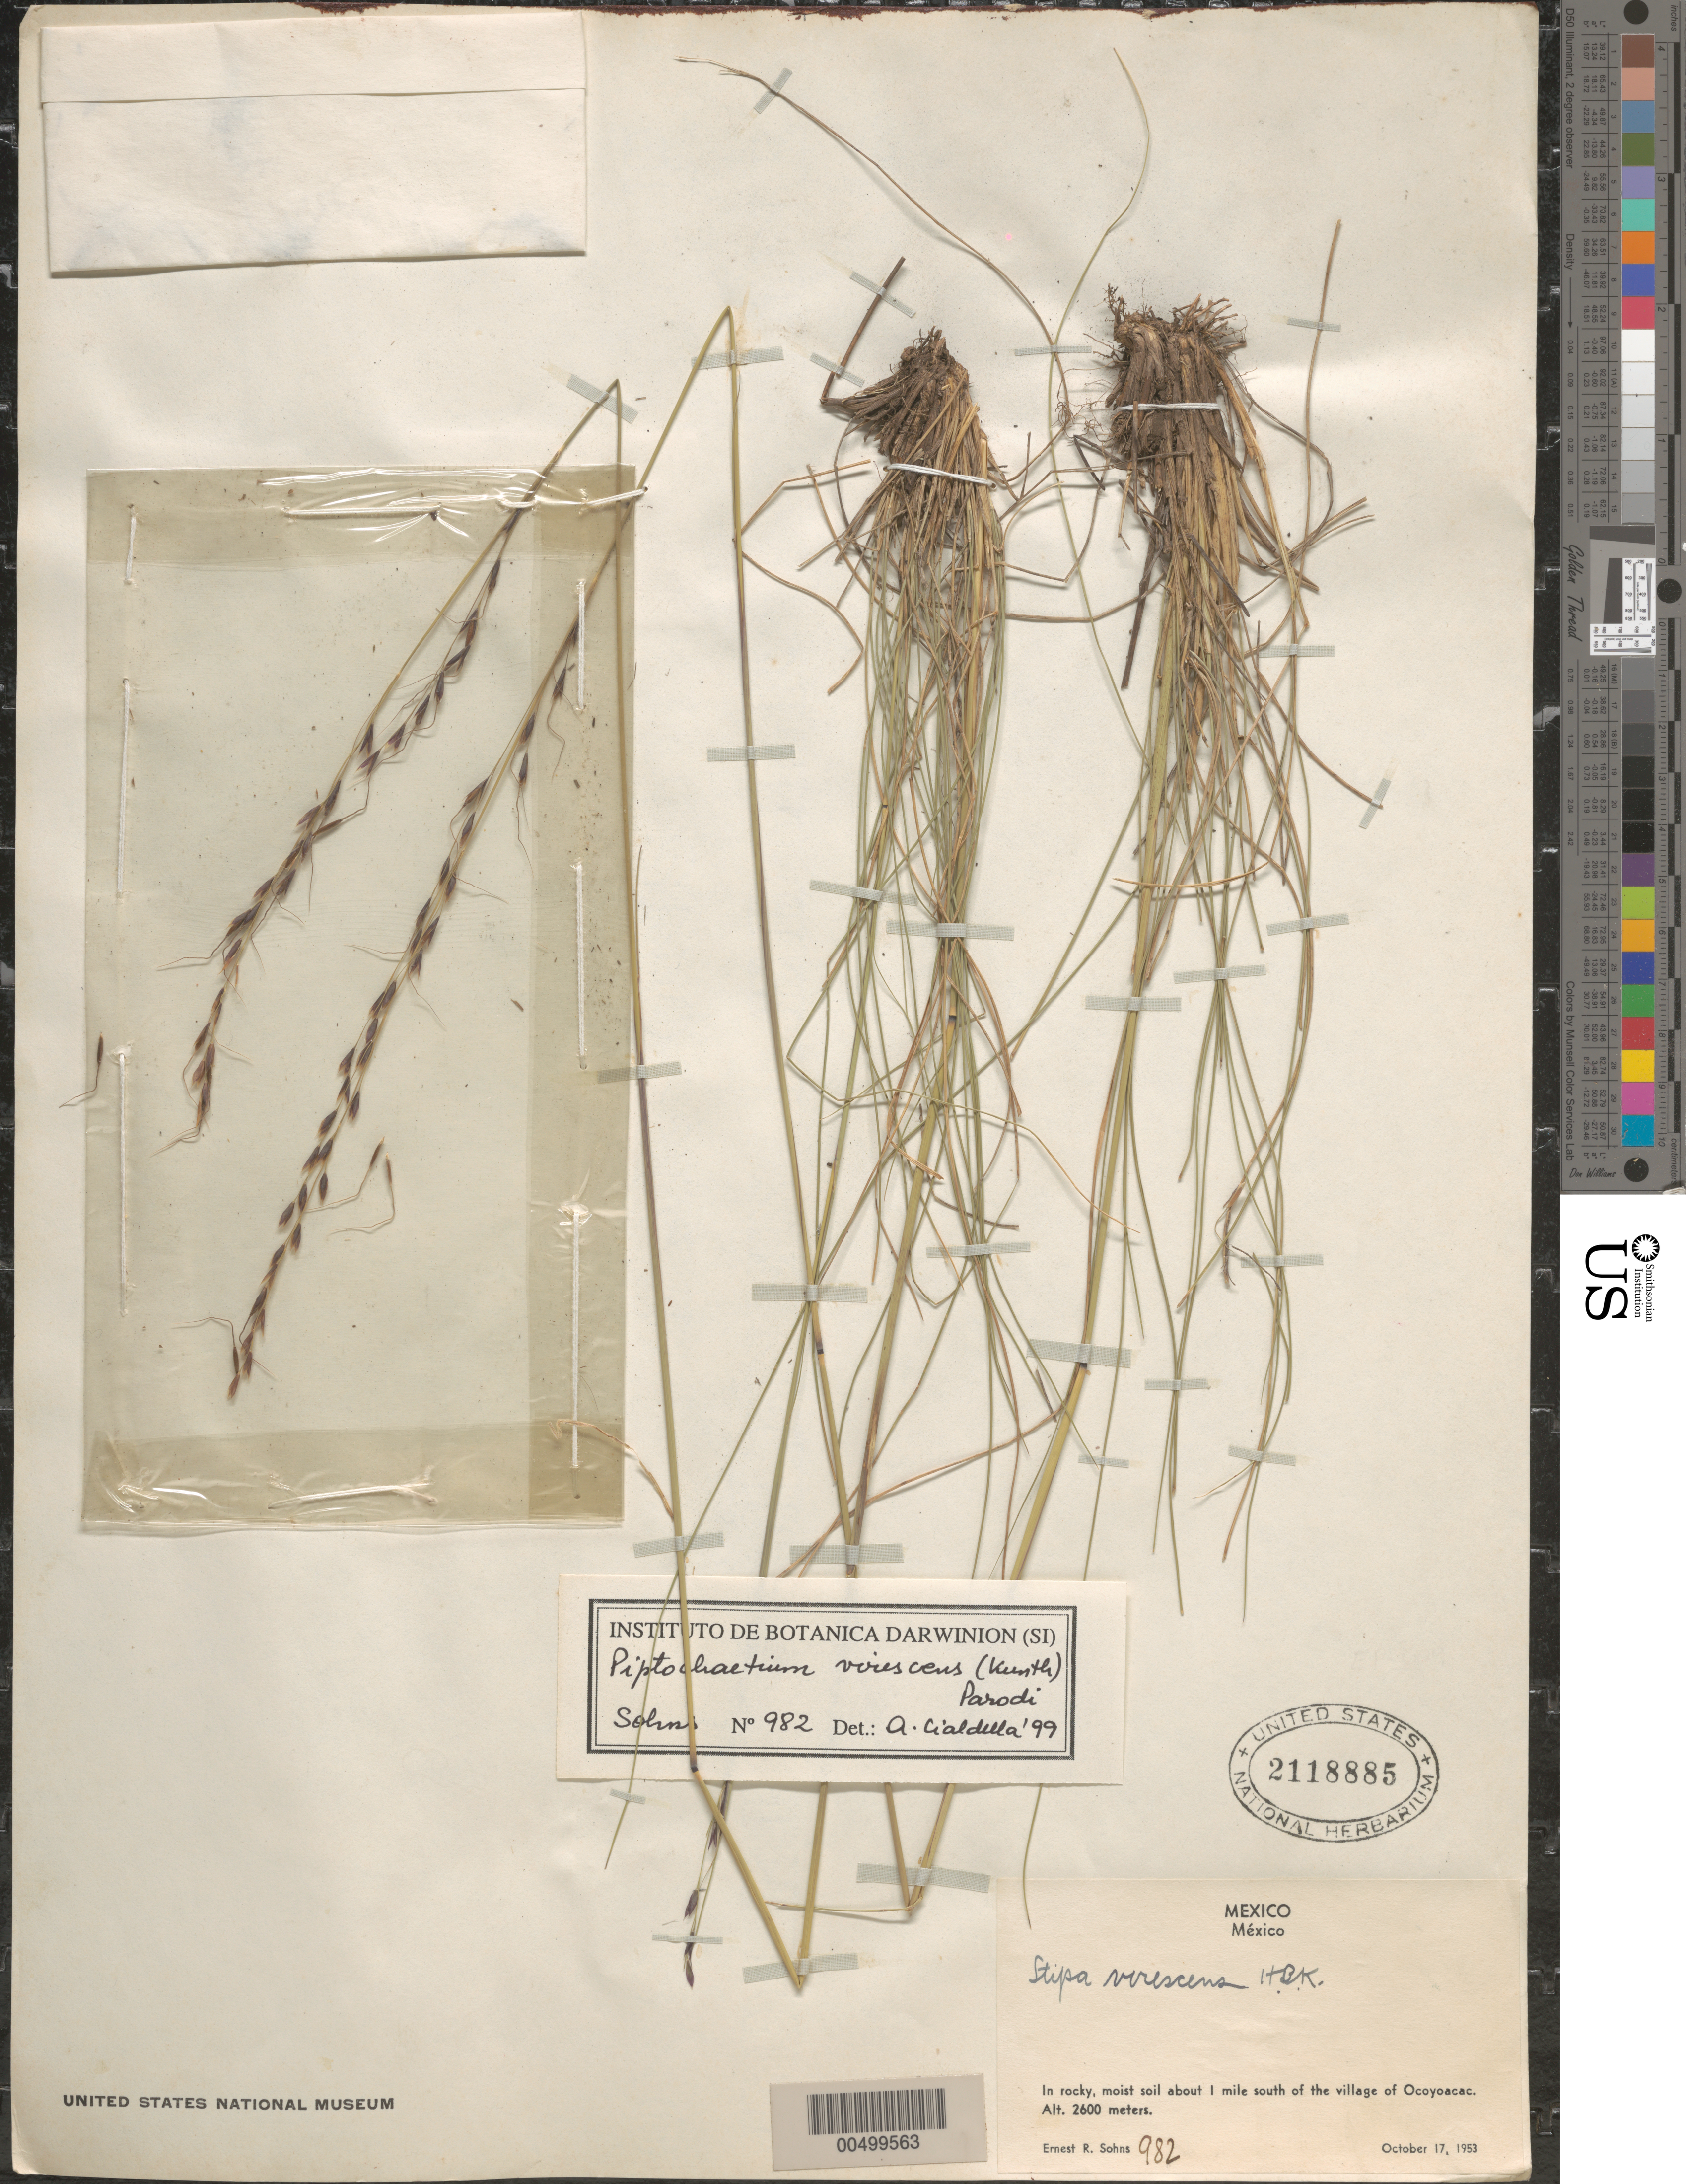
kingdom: Plantae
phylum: Tracheophyta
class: Liliopsida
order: Poales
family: Poaceae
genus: Piptochaetium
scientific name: Piptochaetium virescens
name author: (Kunth) Parodi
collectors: E. R. Sohns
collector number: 982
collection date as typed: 17 Oct 1953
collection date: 1953-10-17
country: Mexico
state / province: México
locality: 1 mi S of the village of Ocoyoacac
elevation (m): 2600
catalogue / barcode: US 2118885